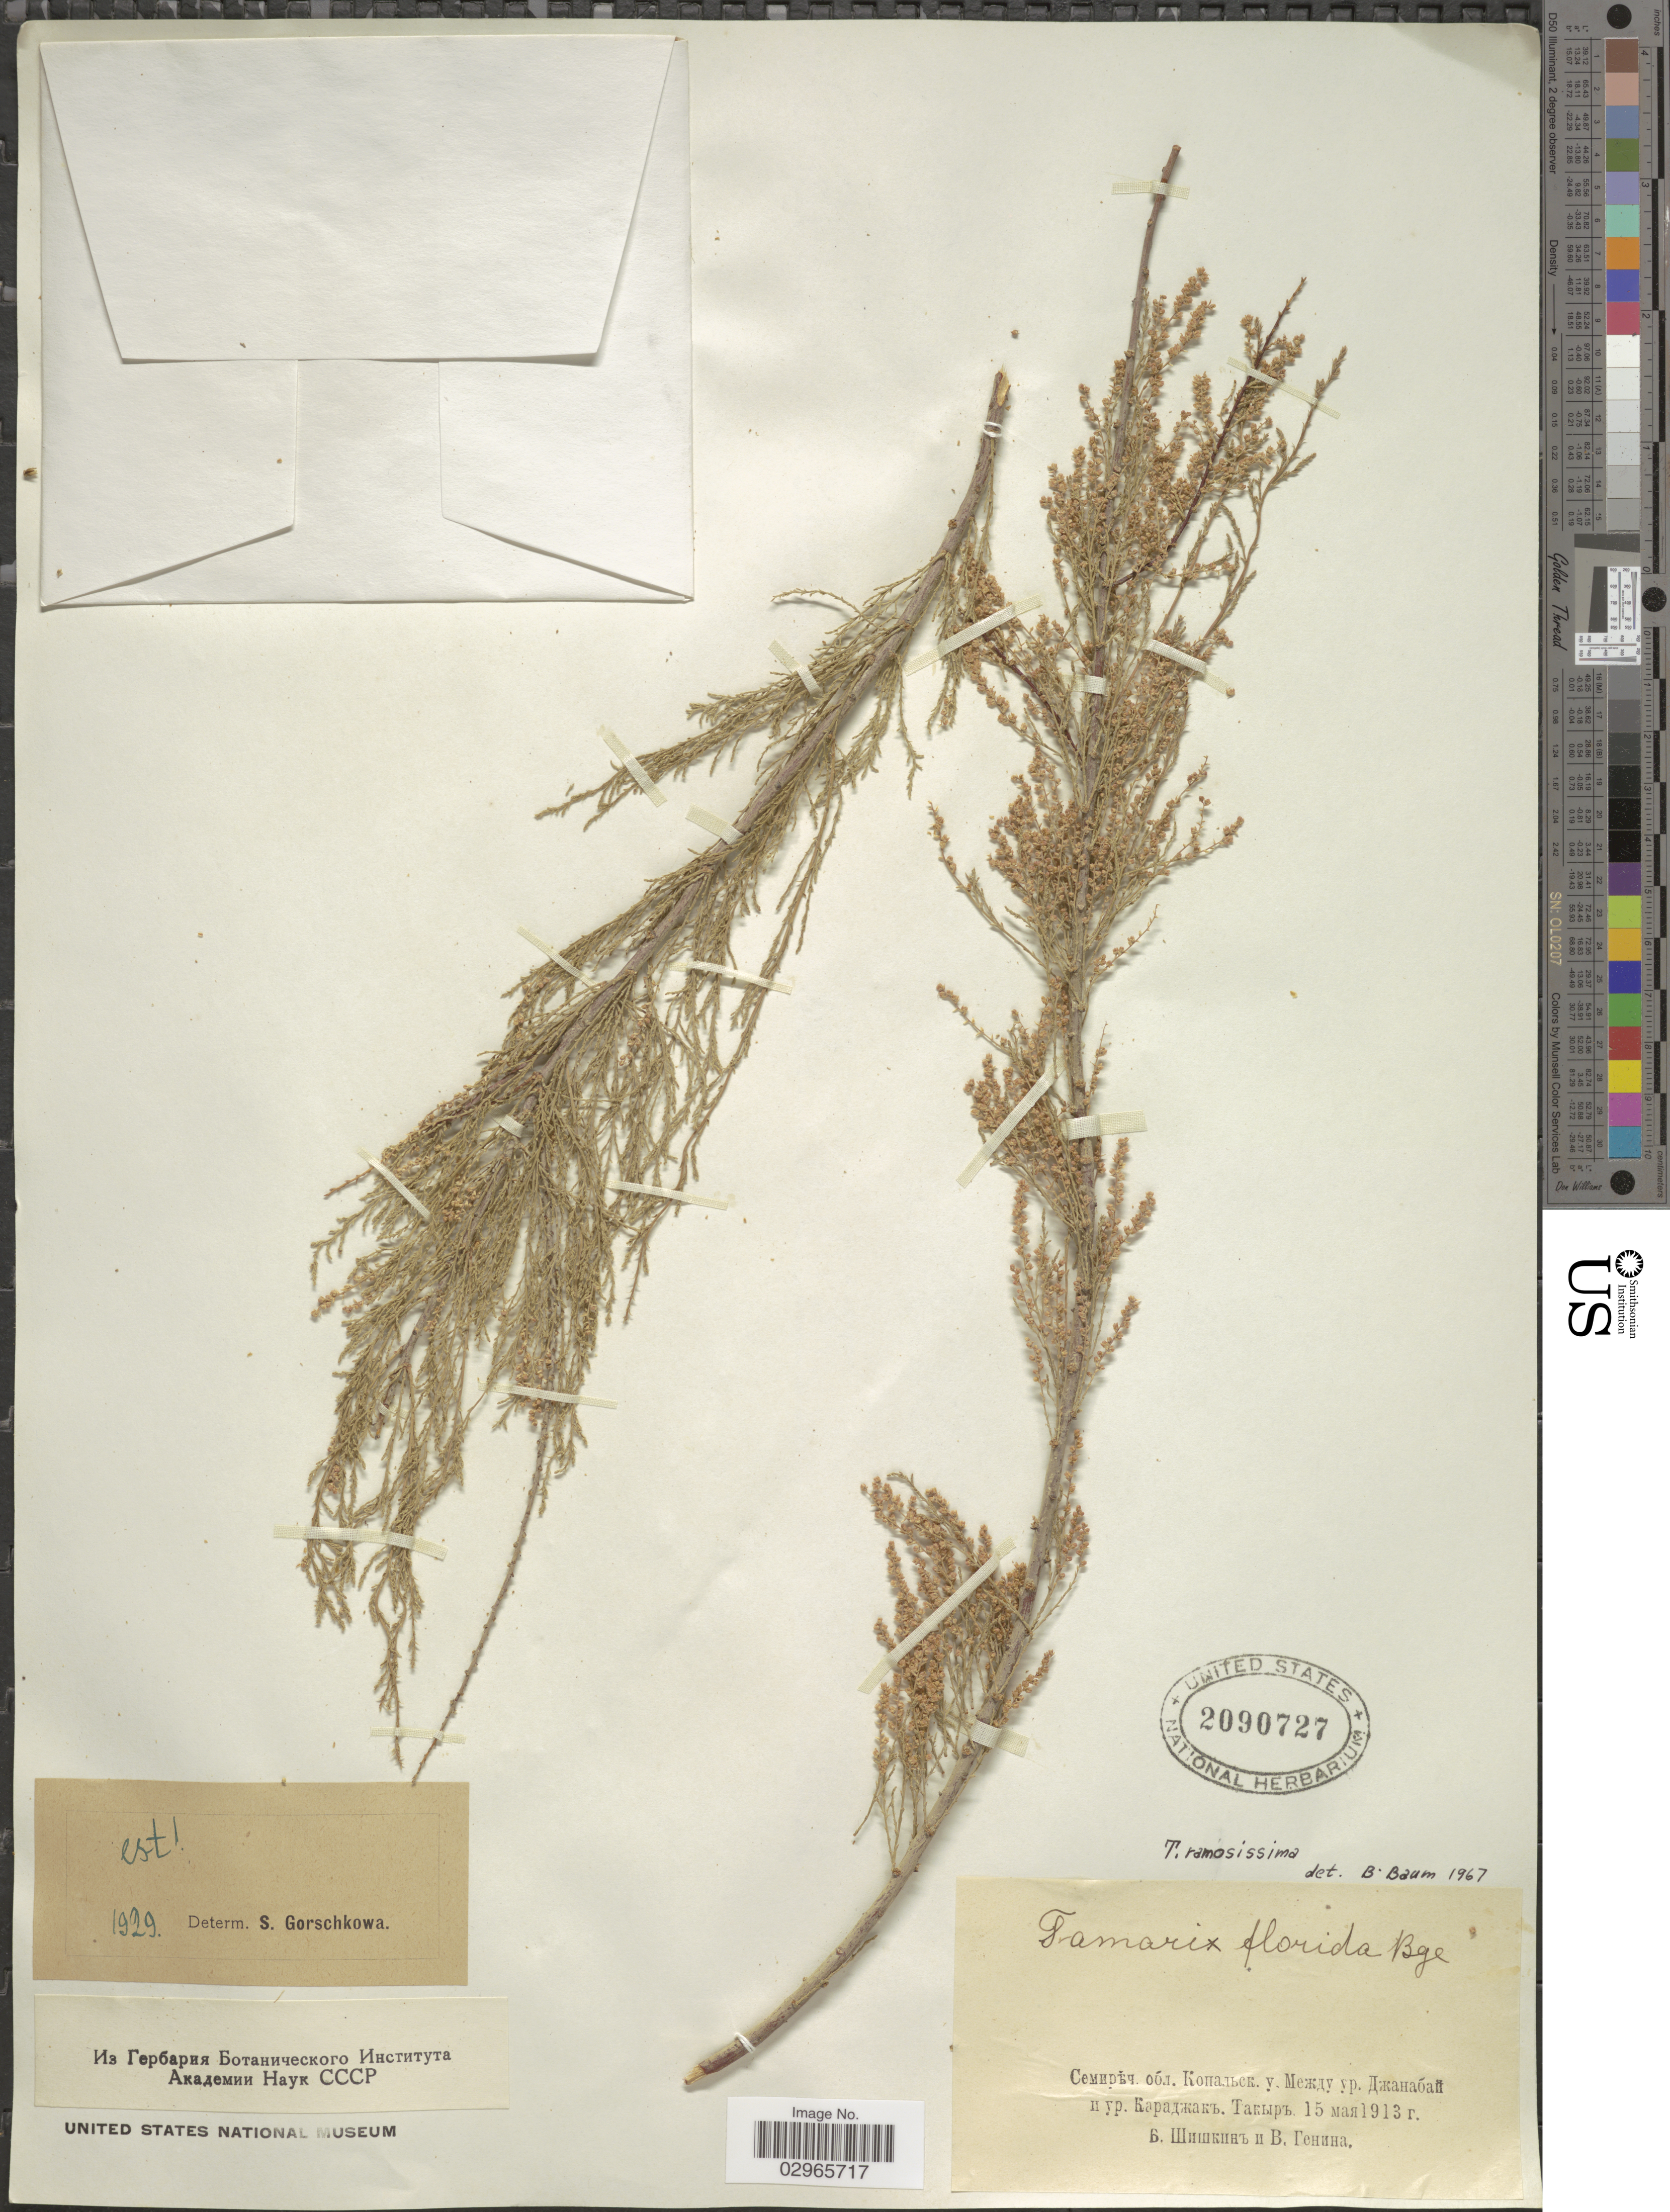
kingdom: Plantae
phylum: Tracheophyta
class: Magnoliopsida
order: Caryophyllales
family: Tamaricaceae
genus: Tamarix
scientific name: Tamarix ramosissima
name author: Ledeb.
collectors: B. Shishkin & V. Genina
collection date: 1913-03-05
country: Kazakhstan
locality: Between Dzanabay and Takyr.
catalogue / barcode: US 2090727